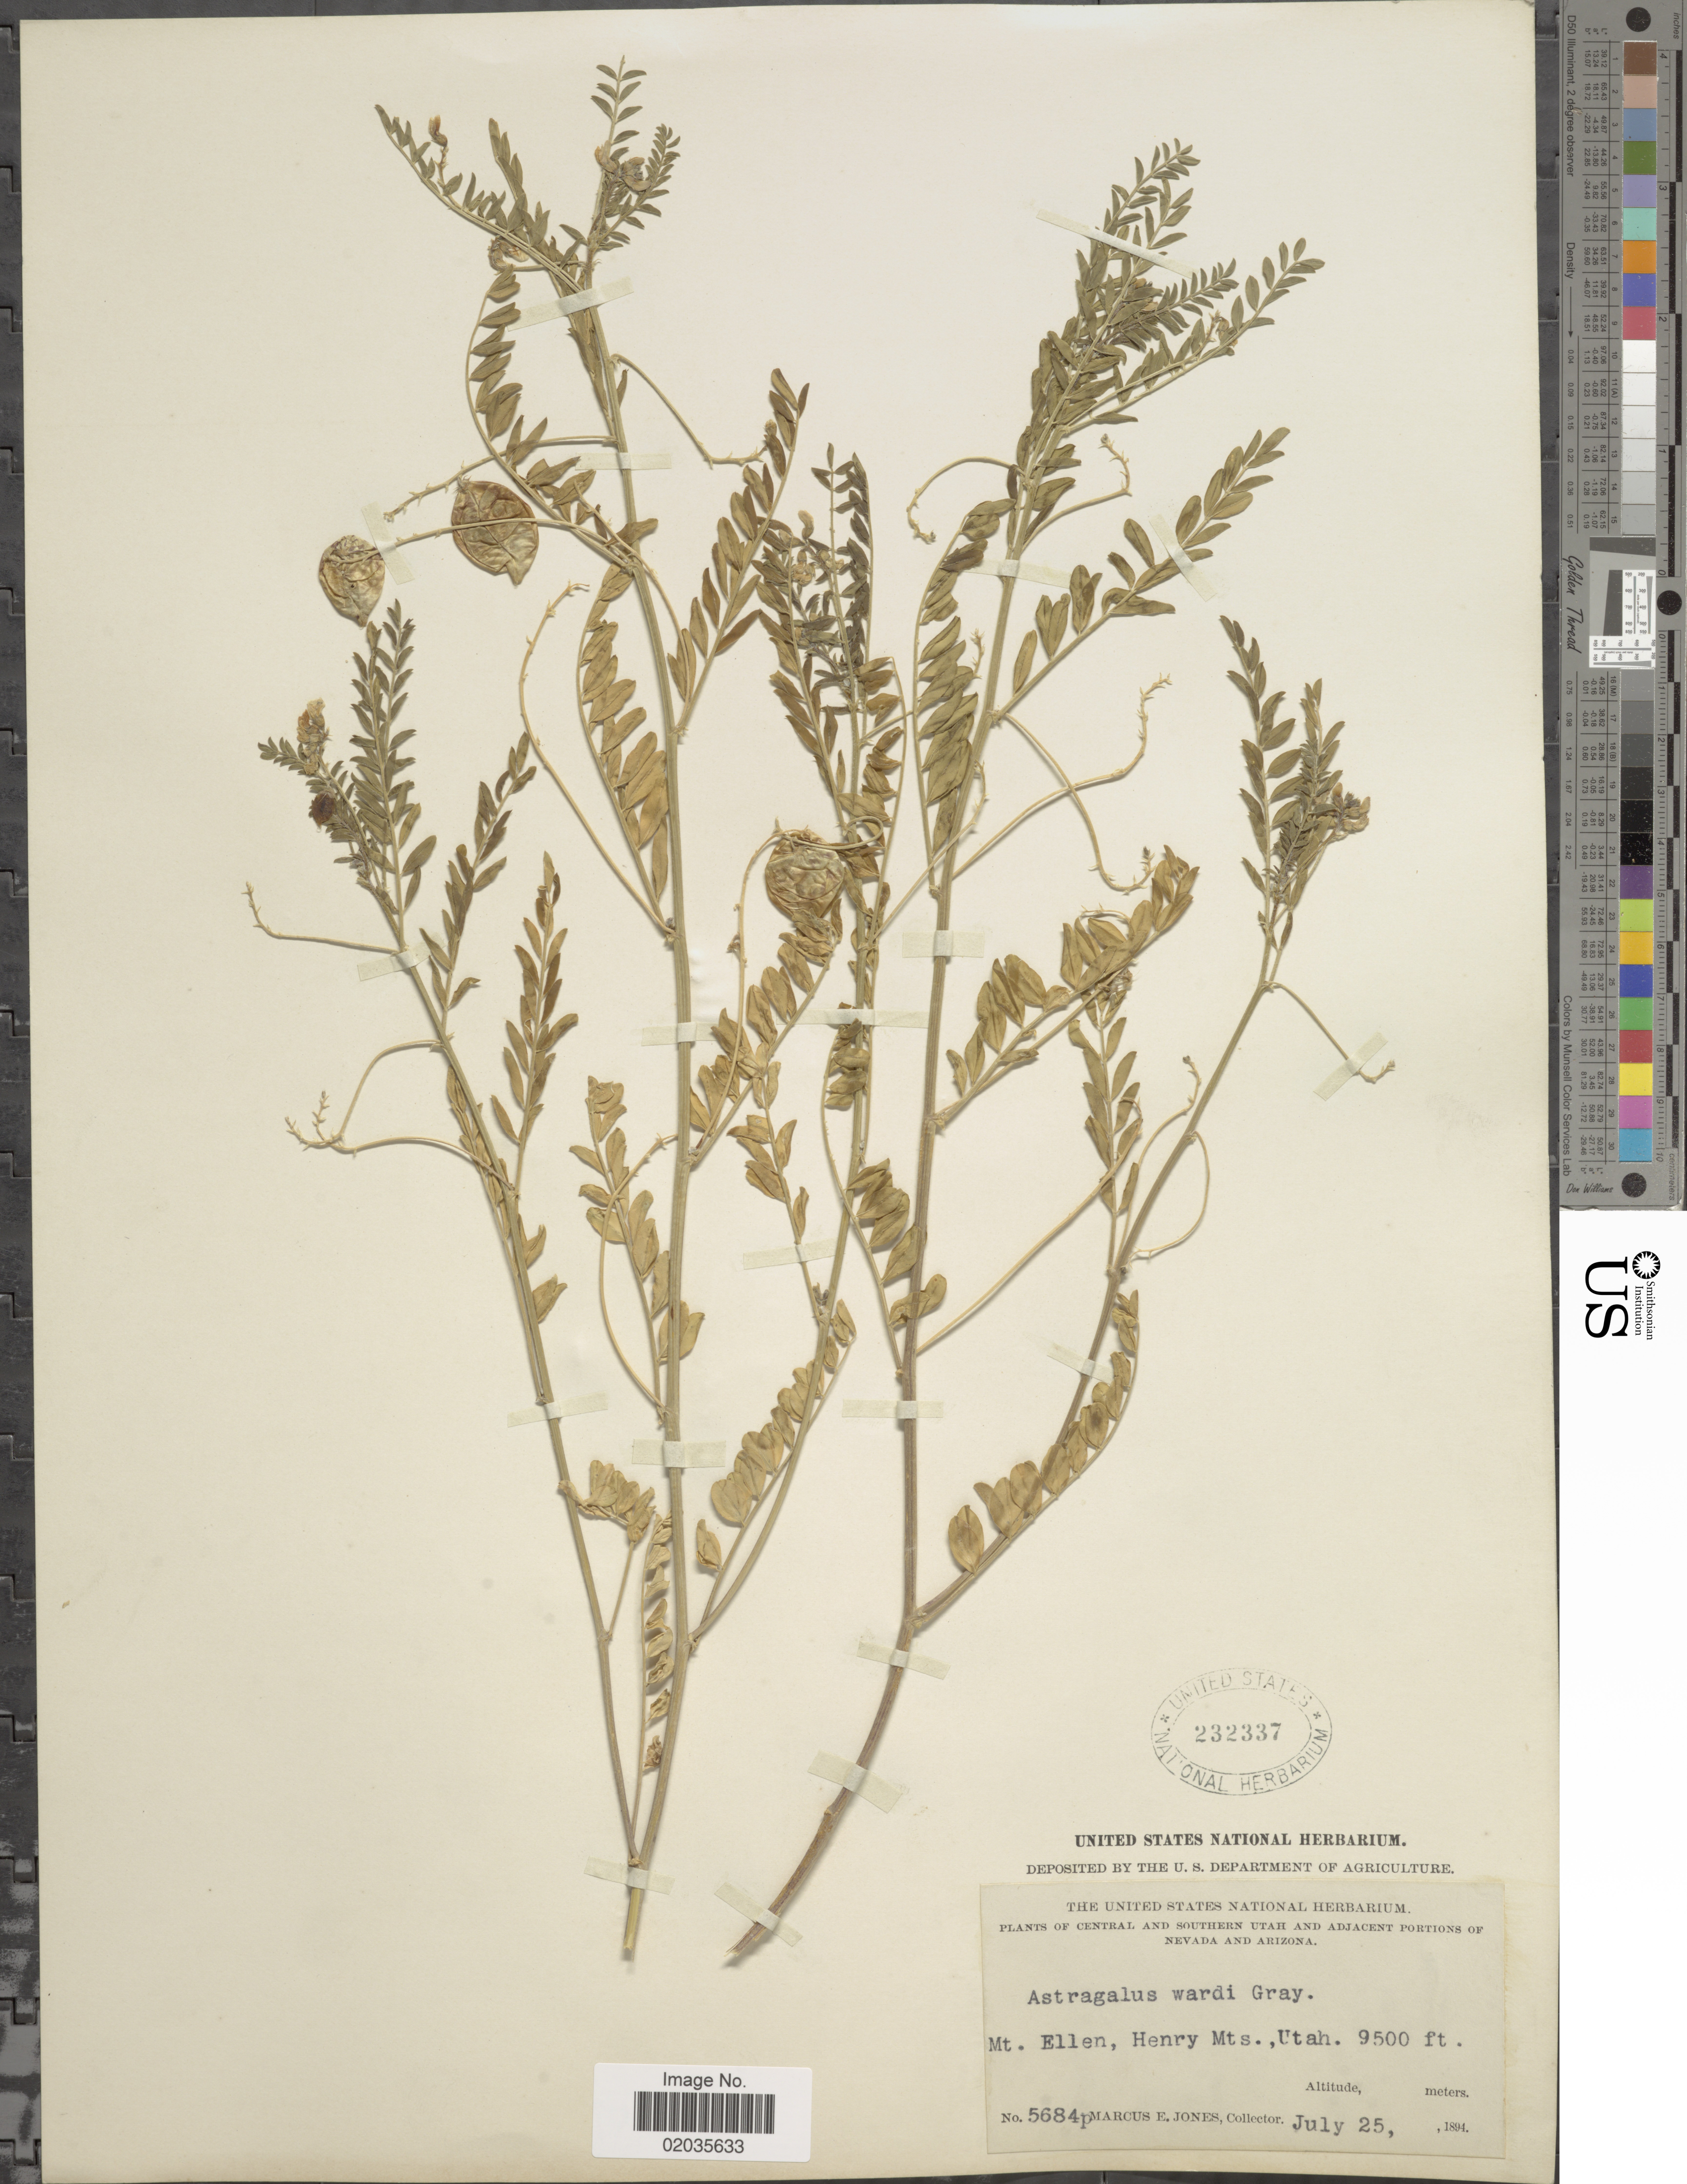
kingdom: Plantae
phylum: Tracheophyta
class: Magnoliopsida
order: Fabales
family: Fabaceae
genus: Astragalus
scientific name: Astragalus wardii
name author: A. Gray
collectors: M. E. Jones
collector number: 5684p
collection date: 1894-07-25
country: United States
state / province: Utah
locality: Central and southern Utah. Mt. Ellen, Henry Mts.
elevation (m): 2896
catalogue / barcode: US 232337